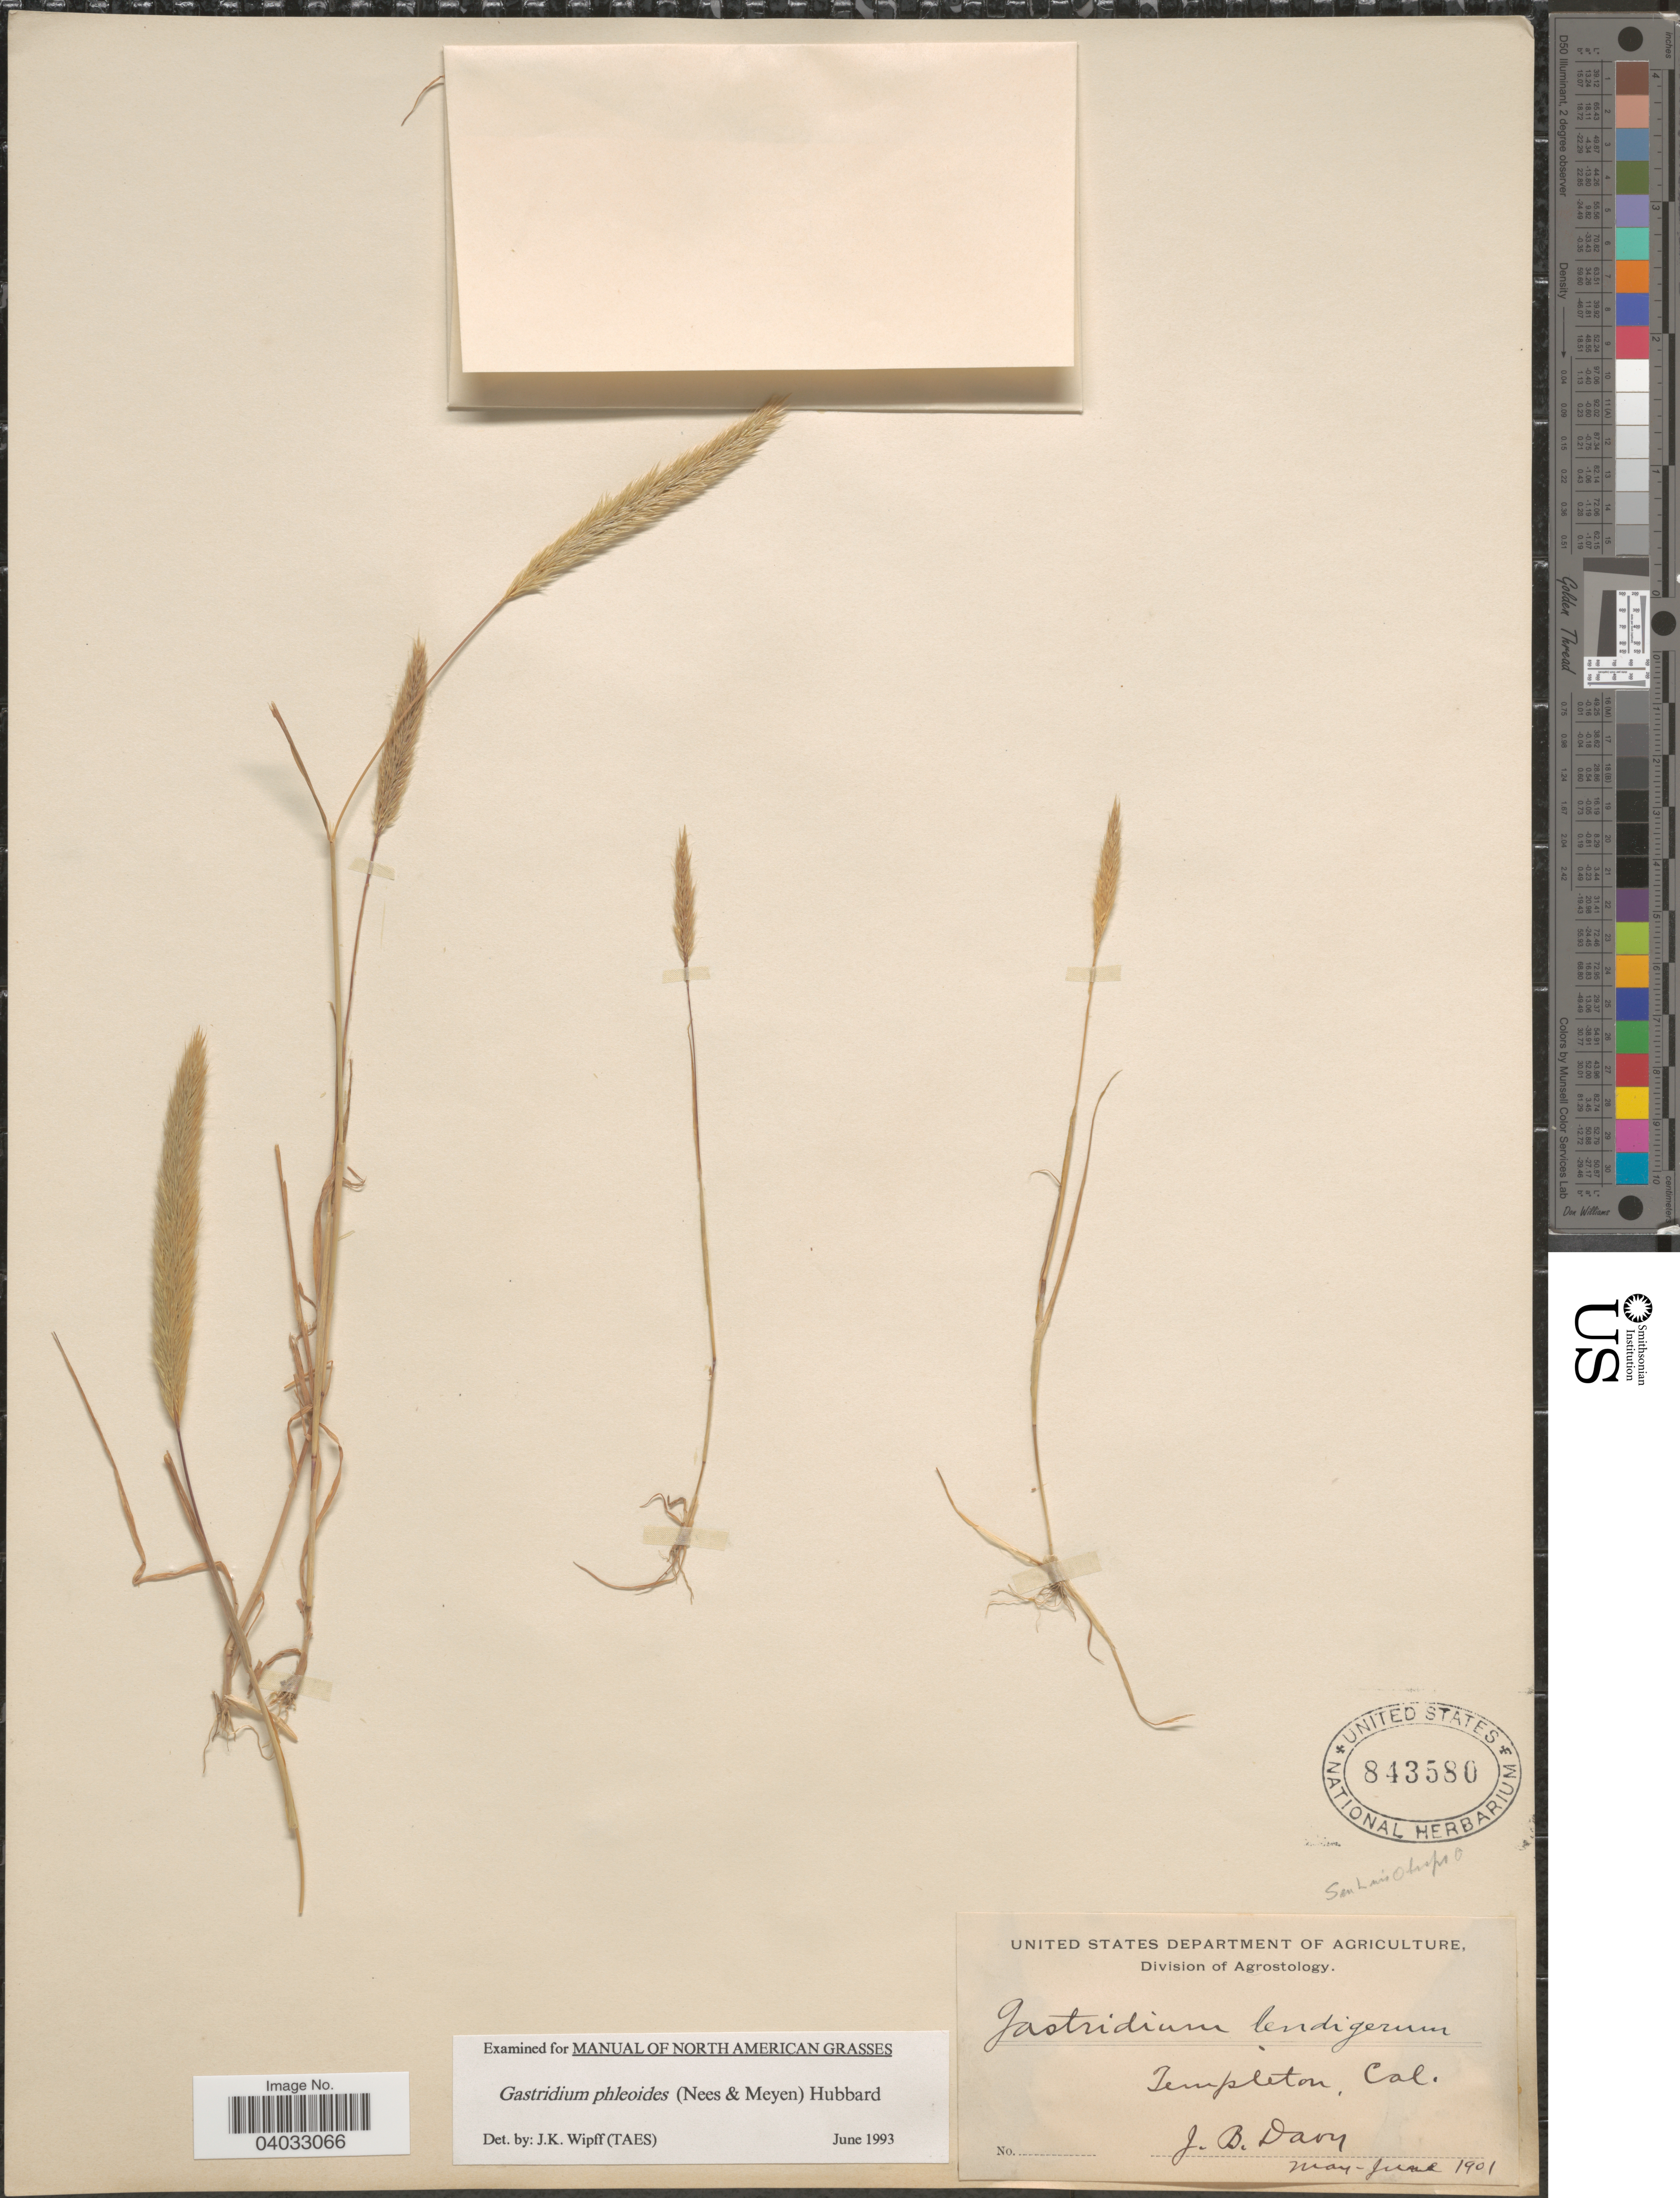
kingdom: Plantae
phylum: Tracheophyta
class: Liliopsida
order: Poales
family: Poaceae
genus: Gastridium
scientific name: Gastridium phleoides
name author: (Nees) C.E. Hubb.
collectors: J. Burtt Davy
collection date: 1901-05/1901-06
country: United States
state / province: California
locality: Templeton.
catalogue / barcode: US 843580